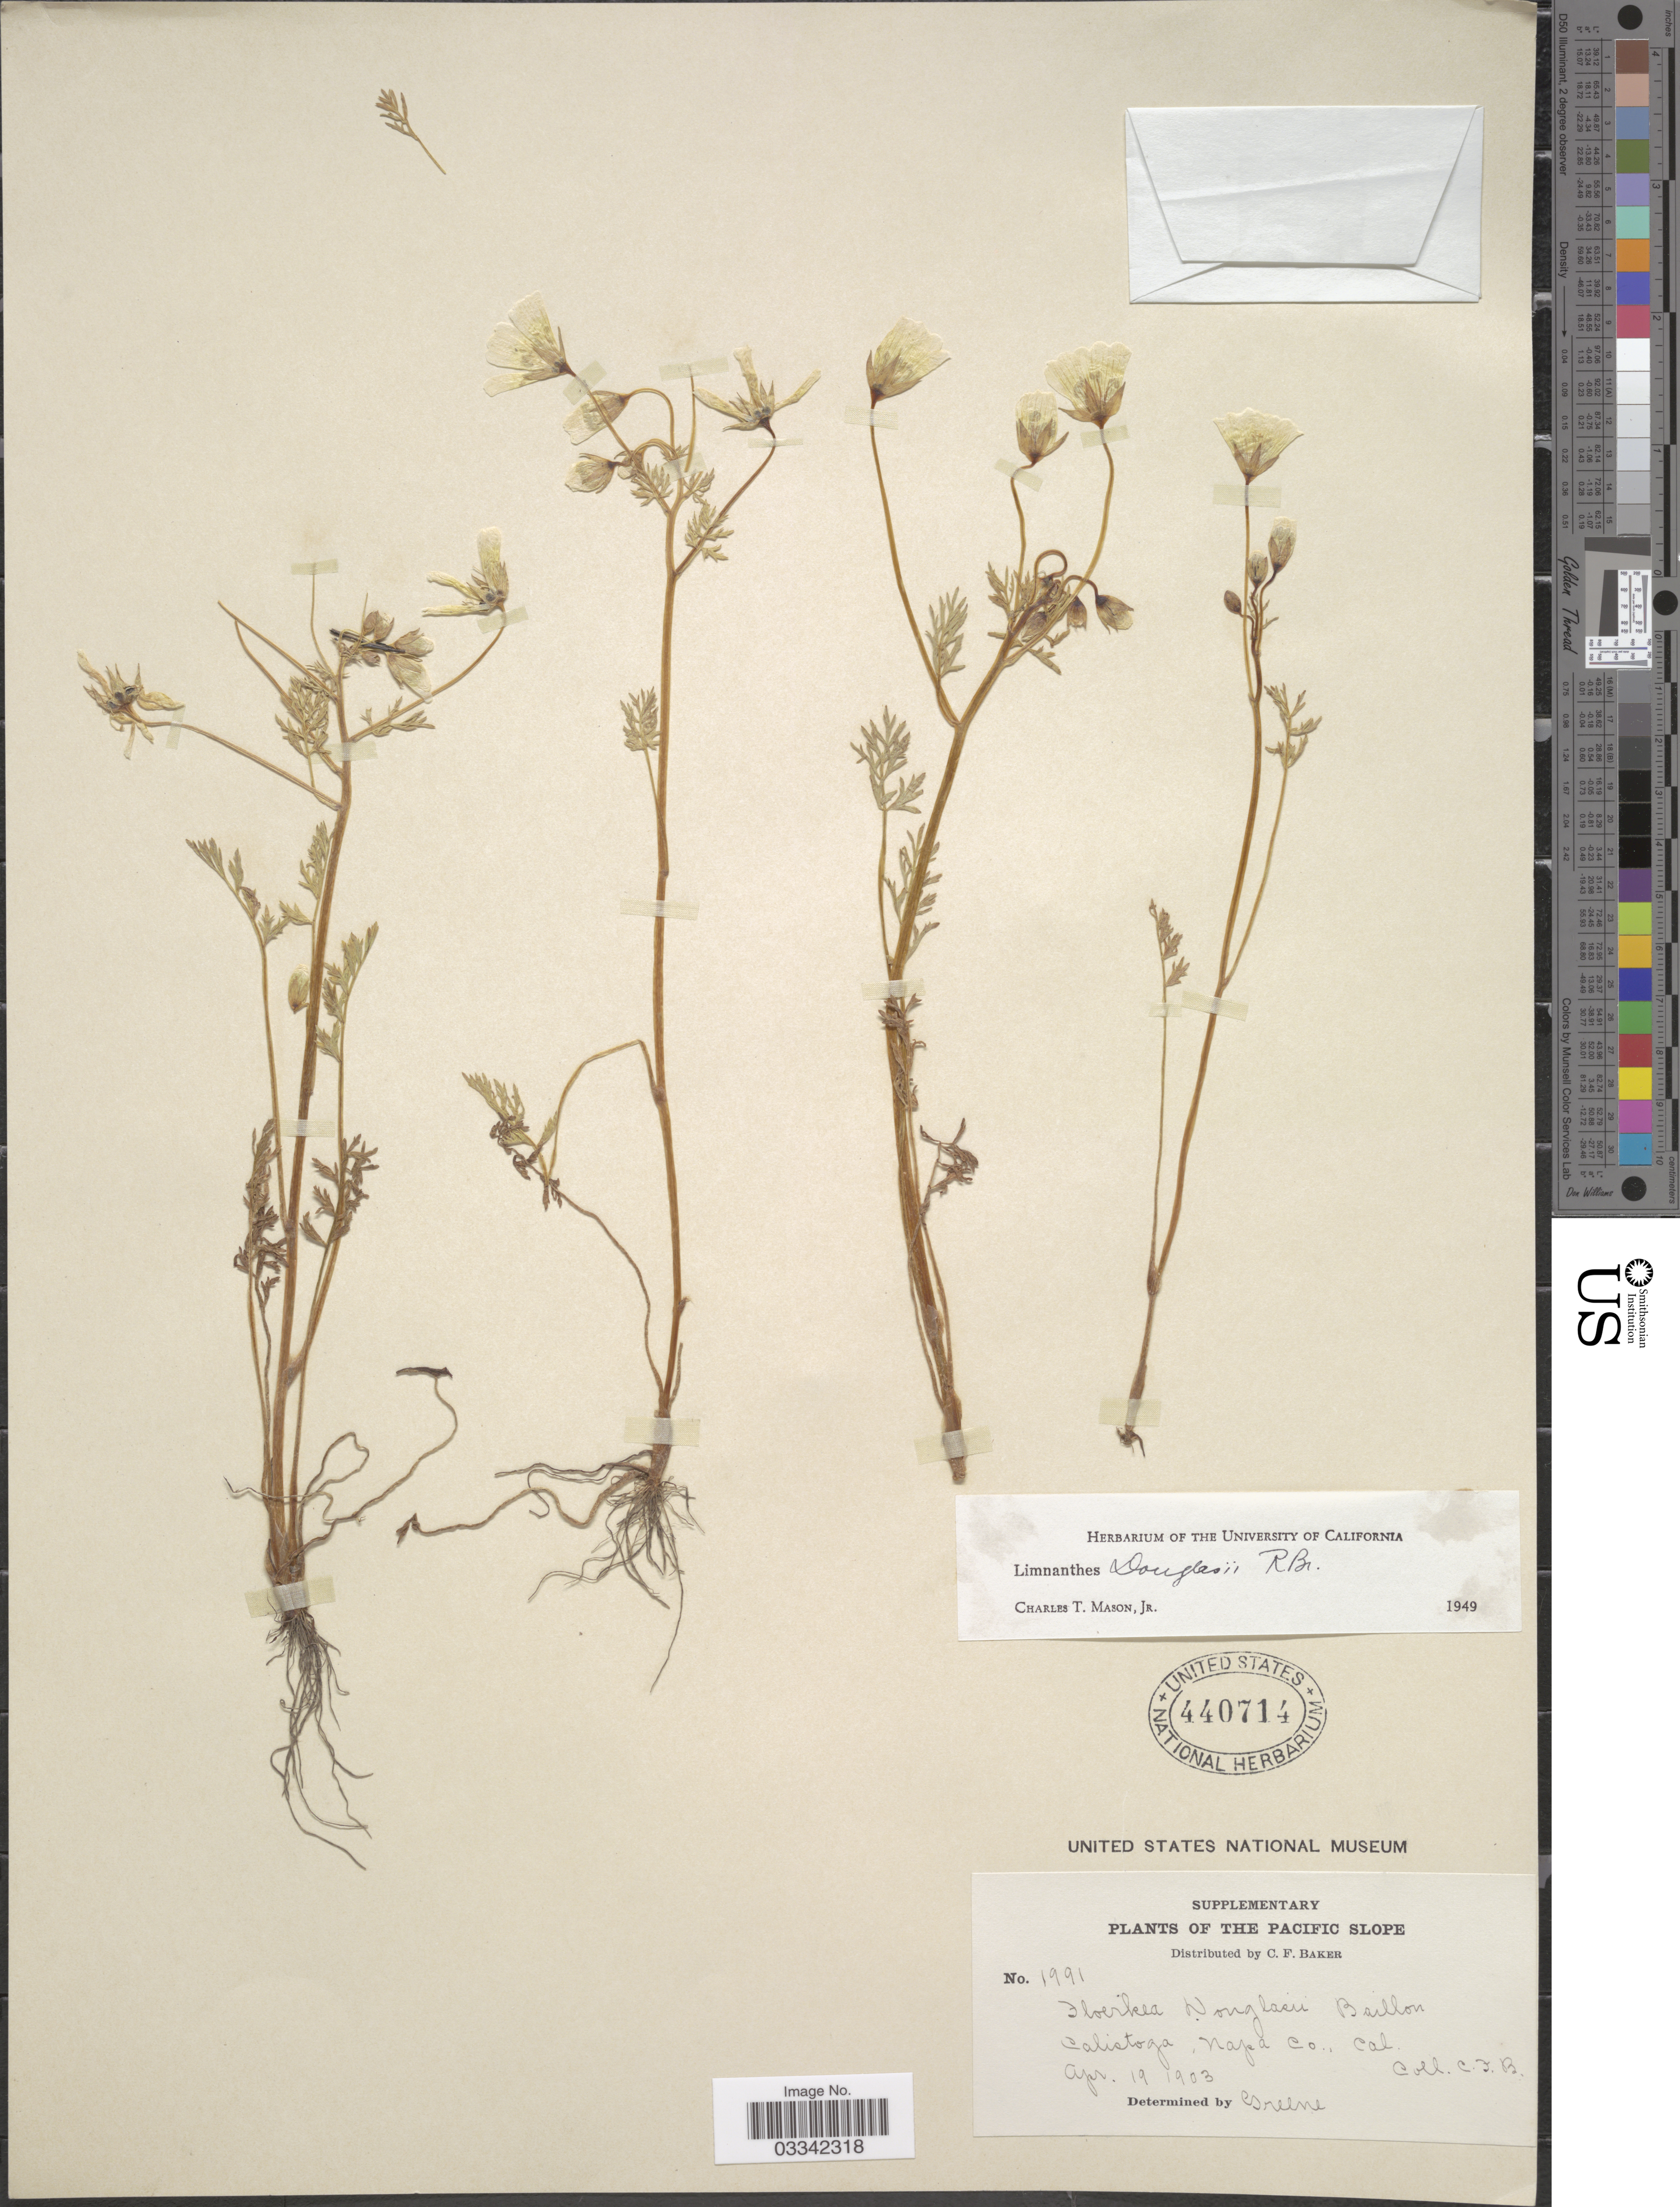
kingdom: Plantae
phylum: Tracheophyta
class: Magnoliopsida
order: Brassicales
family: Limnanthaceae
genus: Limnanthes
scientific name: Limnanthes douglasii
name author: R. Br.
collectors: C. F. Baker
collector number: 1991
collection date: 1903-04-19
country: United States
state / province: California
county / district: Napa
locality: The Pacific Slope. Calistoga, Napa Co.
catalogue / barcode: US 440714